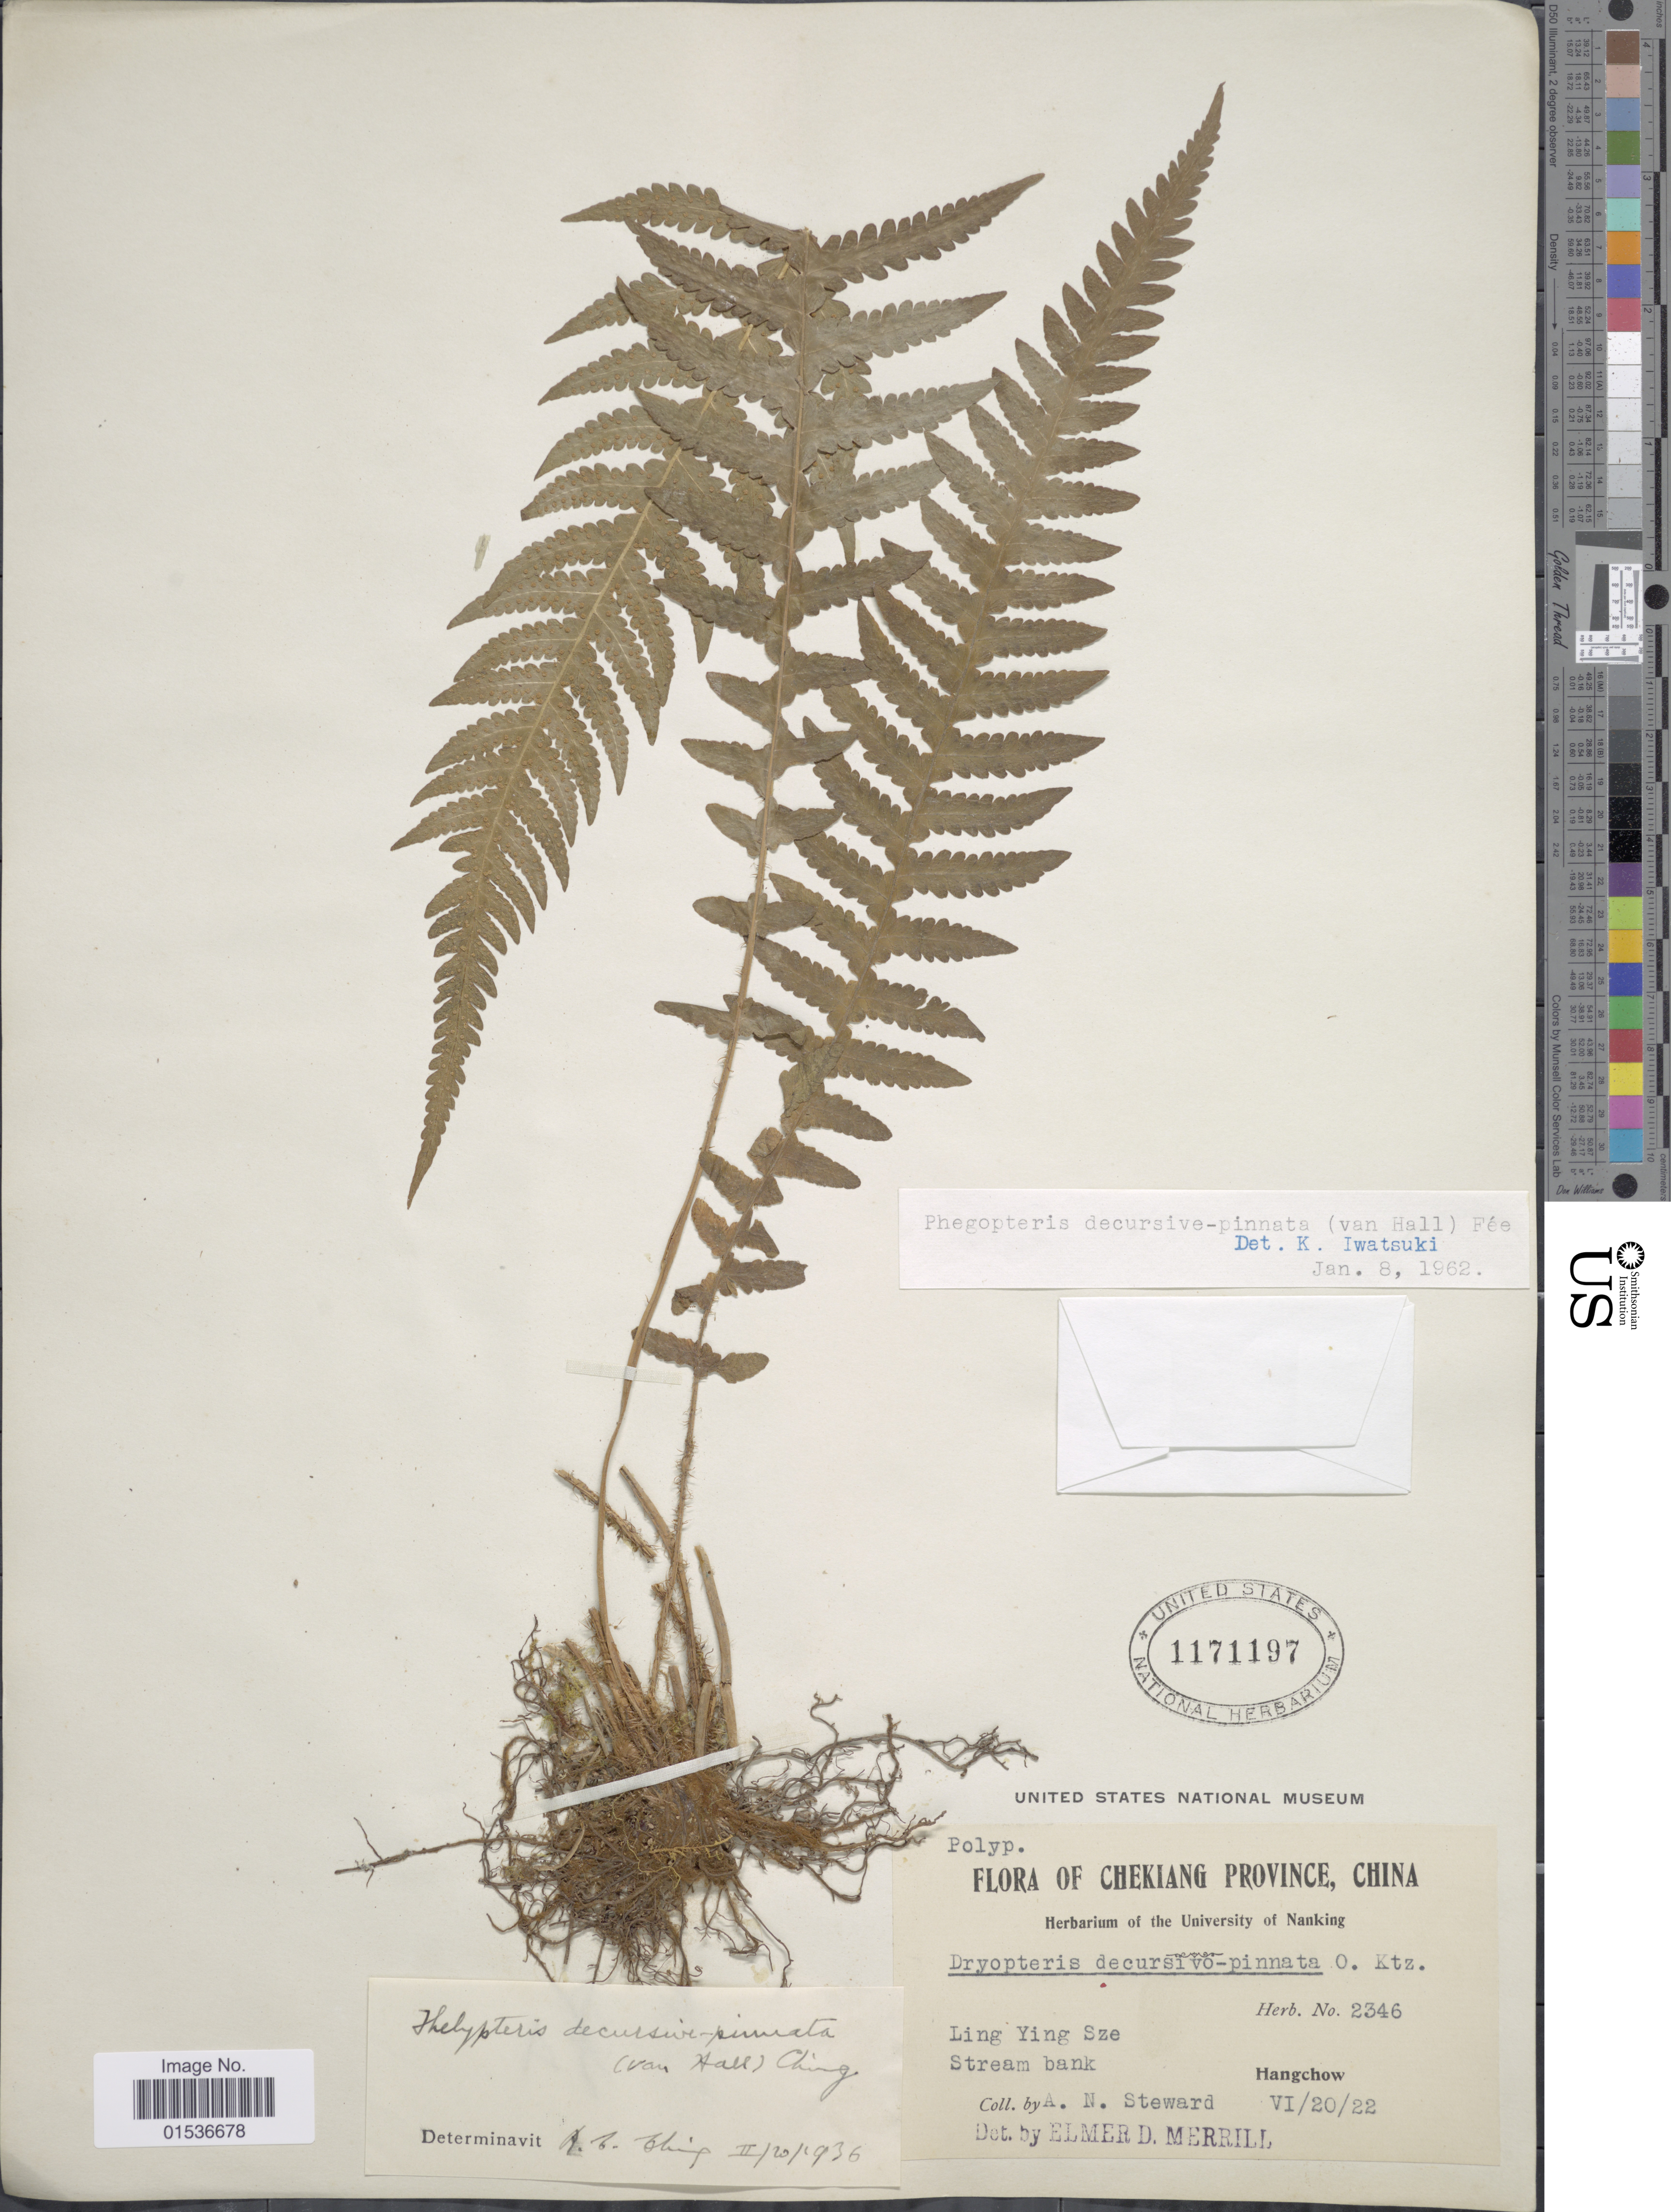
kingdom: Plantae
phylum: Tracheophyta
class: Polypodiopsida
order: Polypodiales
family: Thelypteridaceae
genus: Phegopteris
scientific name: Phegopteris decursivepinnata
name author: (H.C. Hall) Fée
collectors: A. N. Steward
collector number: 2346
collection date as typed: Transcribed d/m/y: 20/6/22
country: China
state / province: Zhejiang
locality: Chekiang Province, China. Ling Ying Sze. Stream bank, Hangchow.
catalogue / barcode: US 1171197